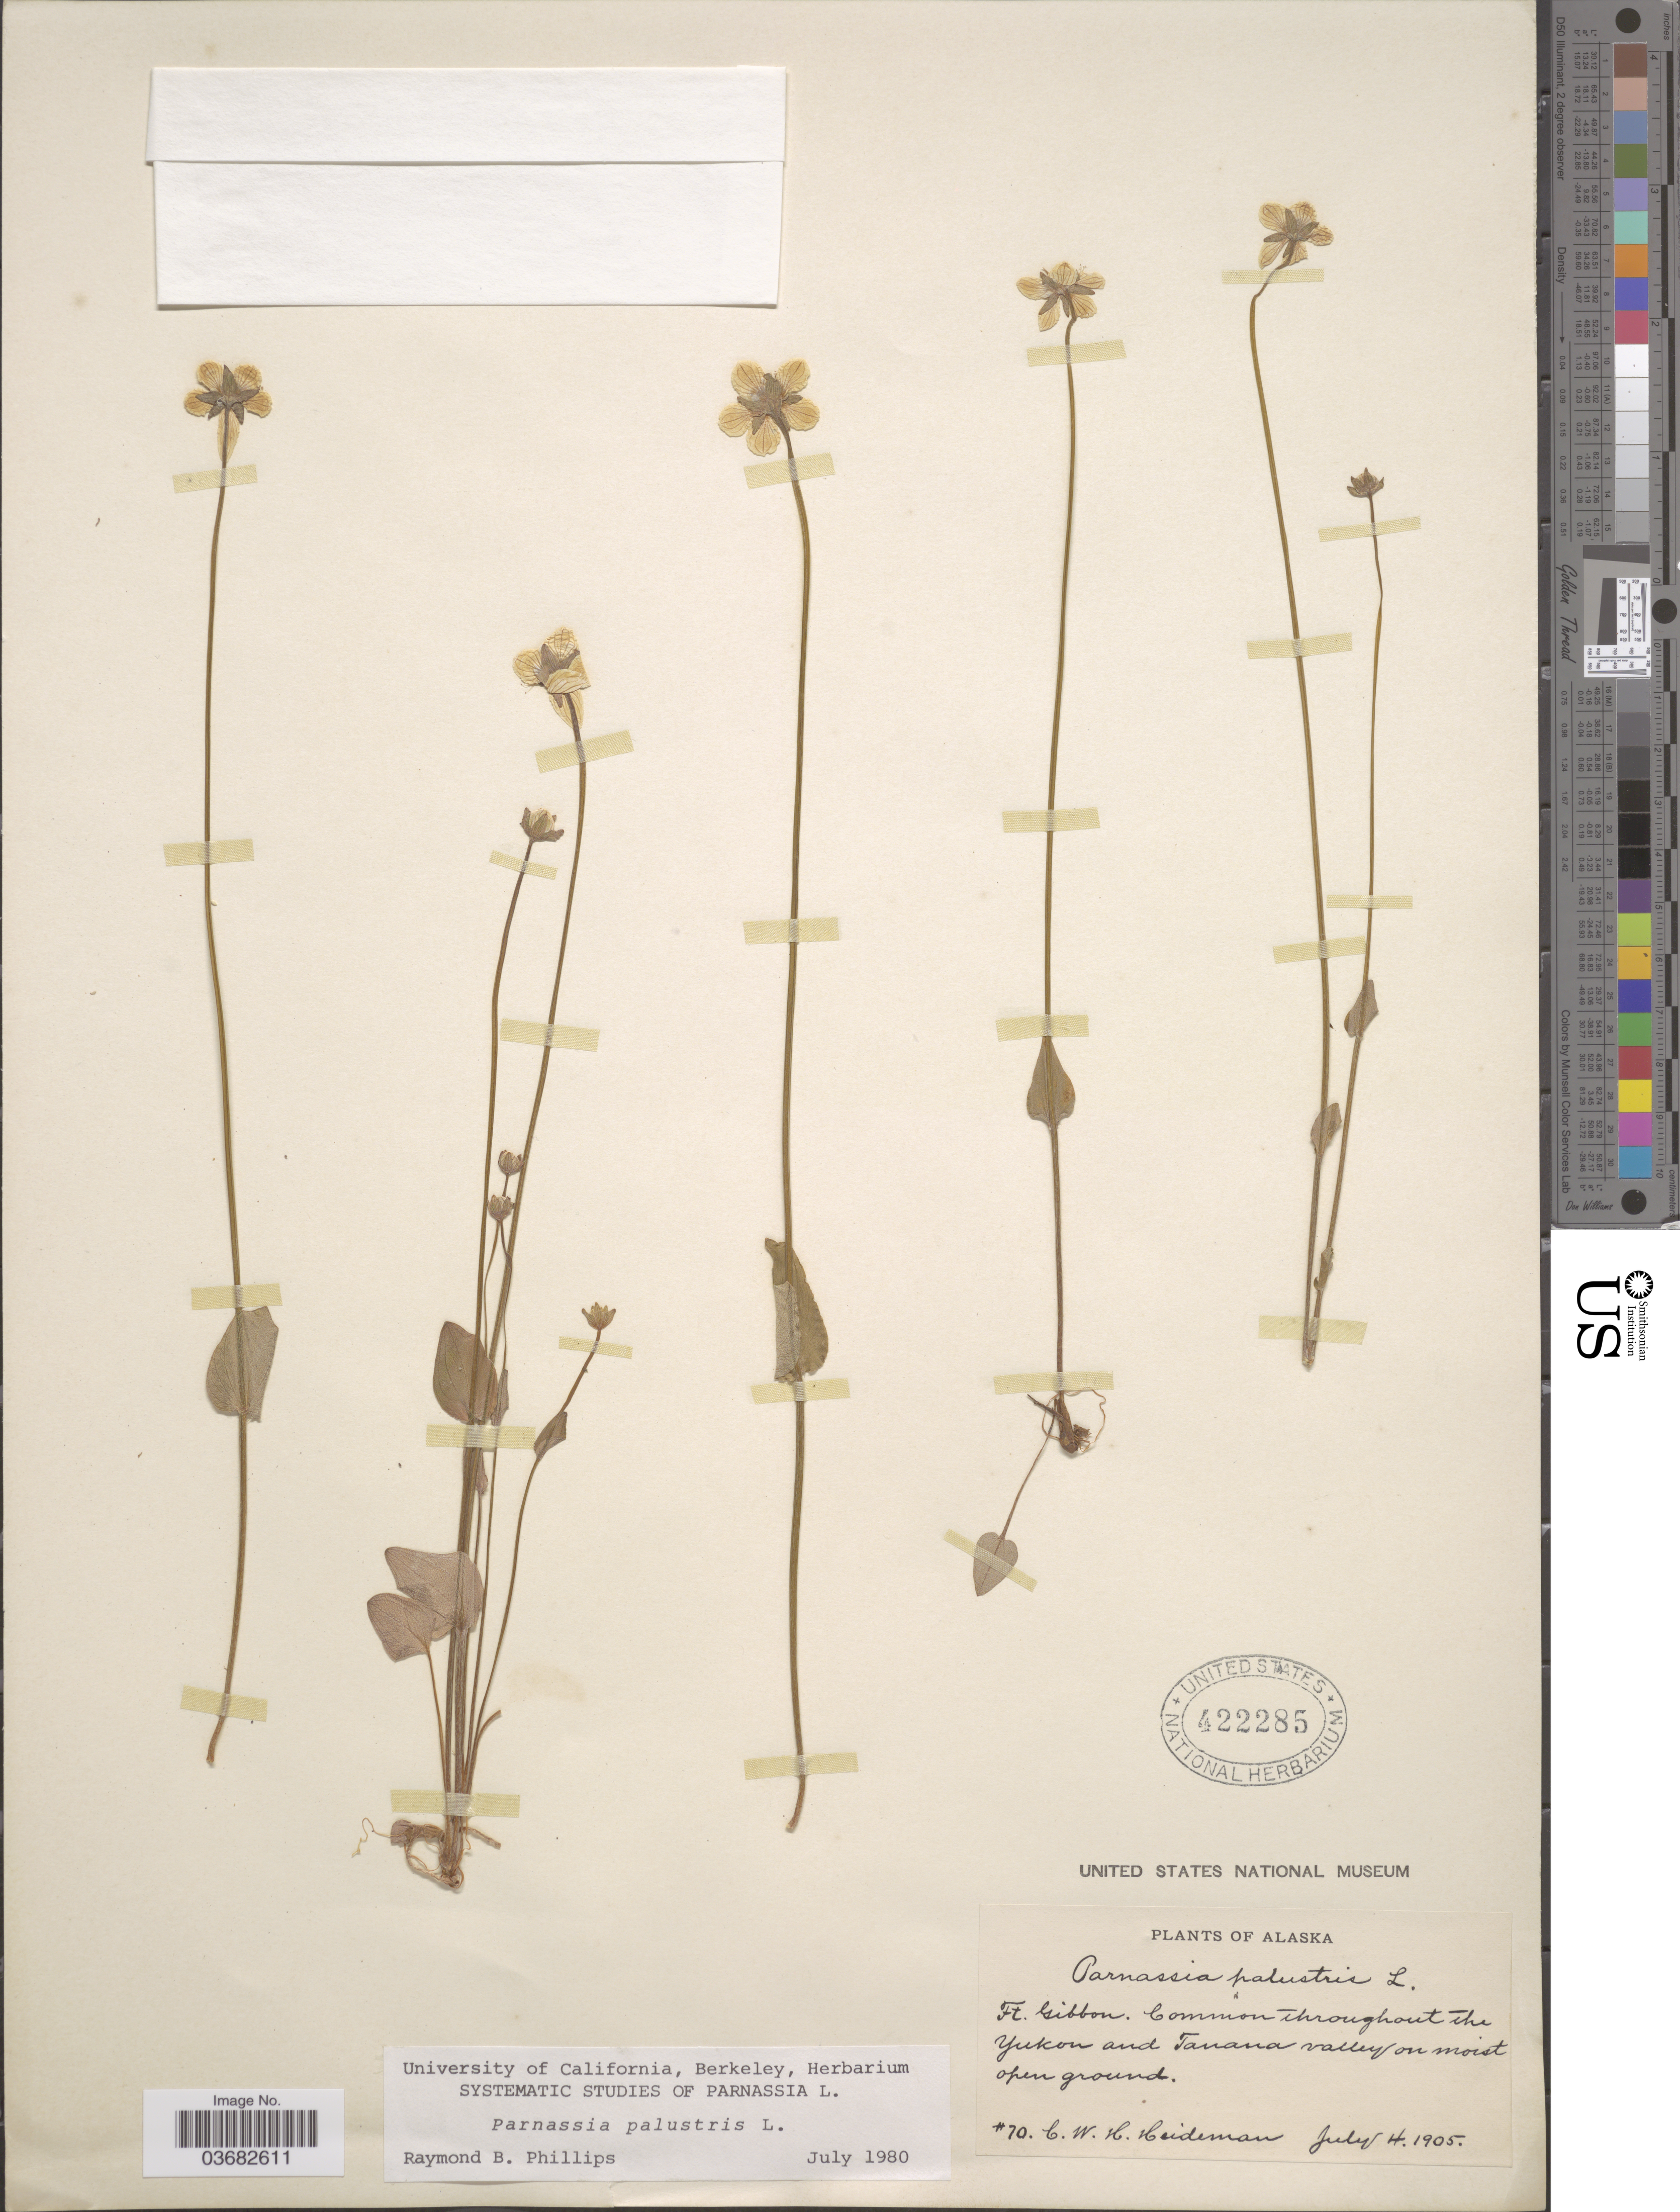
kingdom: Plantae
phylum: Tracheophyta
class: Magnoliopsida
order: Celastrales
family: Parnassiaceae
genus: Parnassia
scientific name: Parnassia palustris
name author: L.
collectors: C. Heideman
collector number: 70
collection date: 1905-07-04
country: United States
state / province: Alaska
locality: Ft. Gibbon. Common throughout the Yukon and Tanana valley on moist open ground.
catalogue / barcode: US 422285